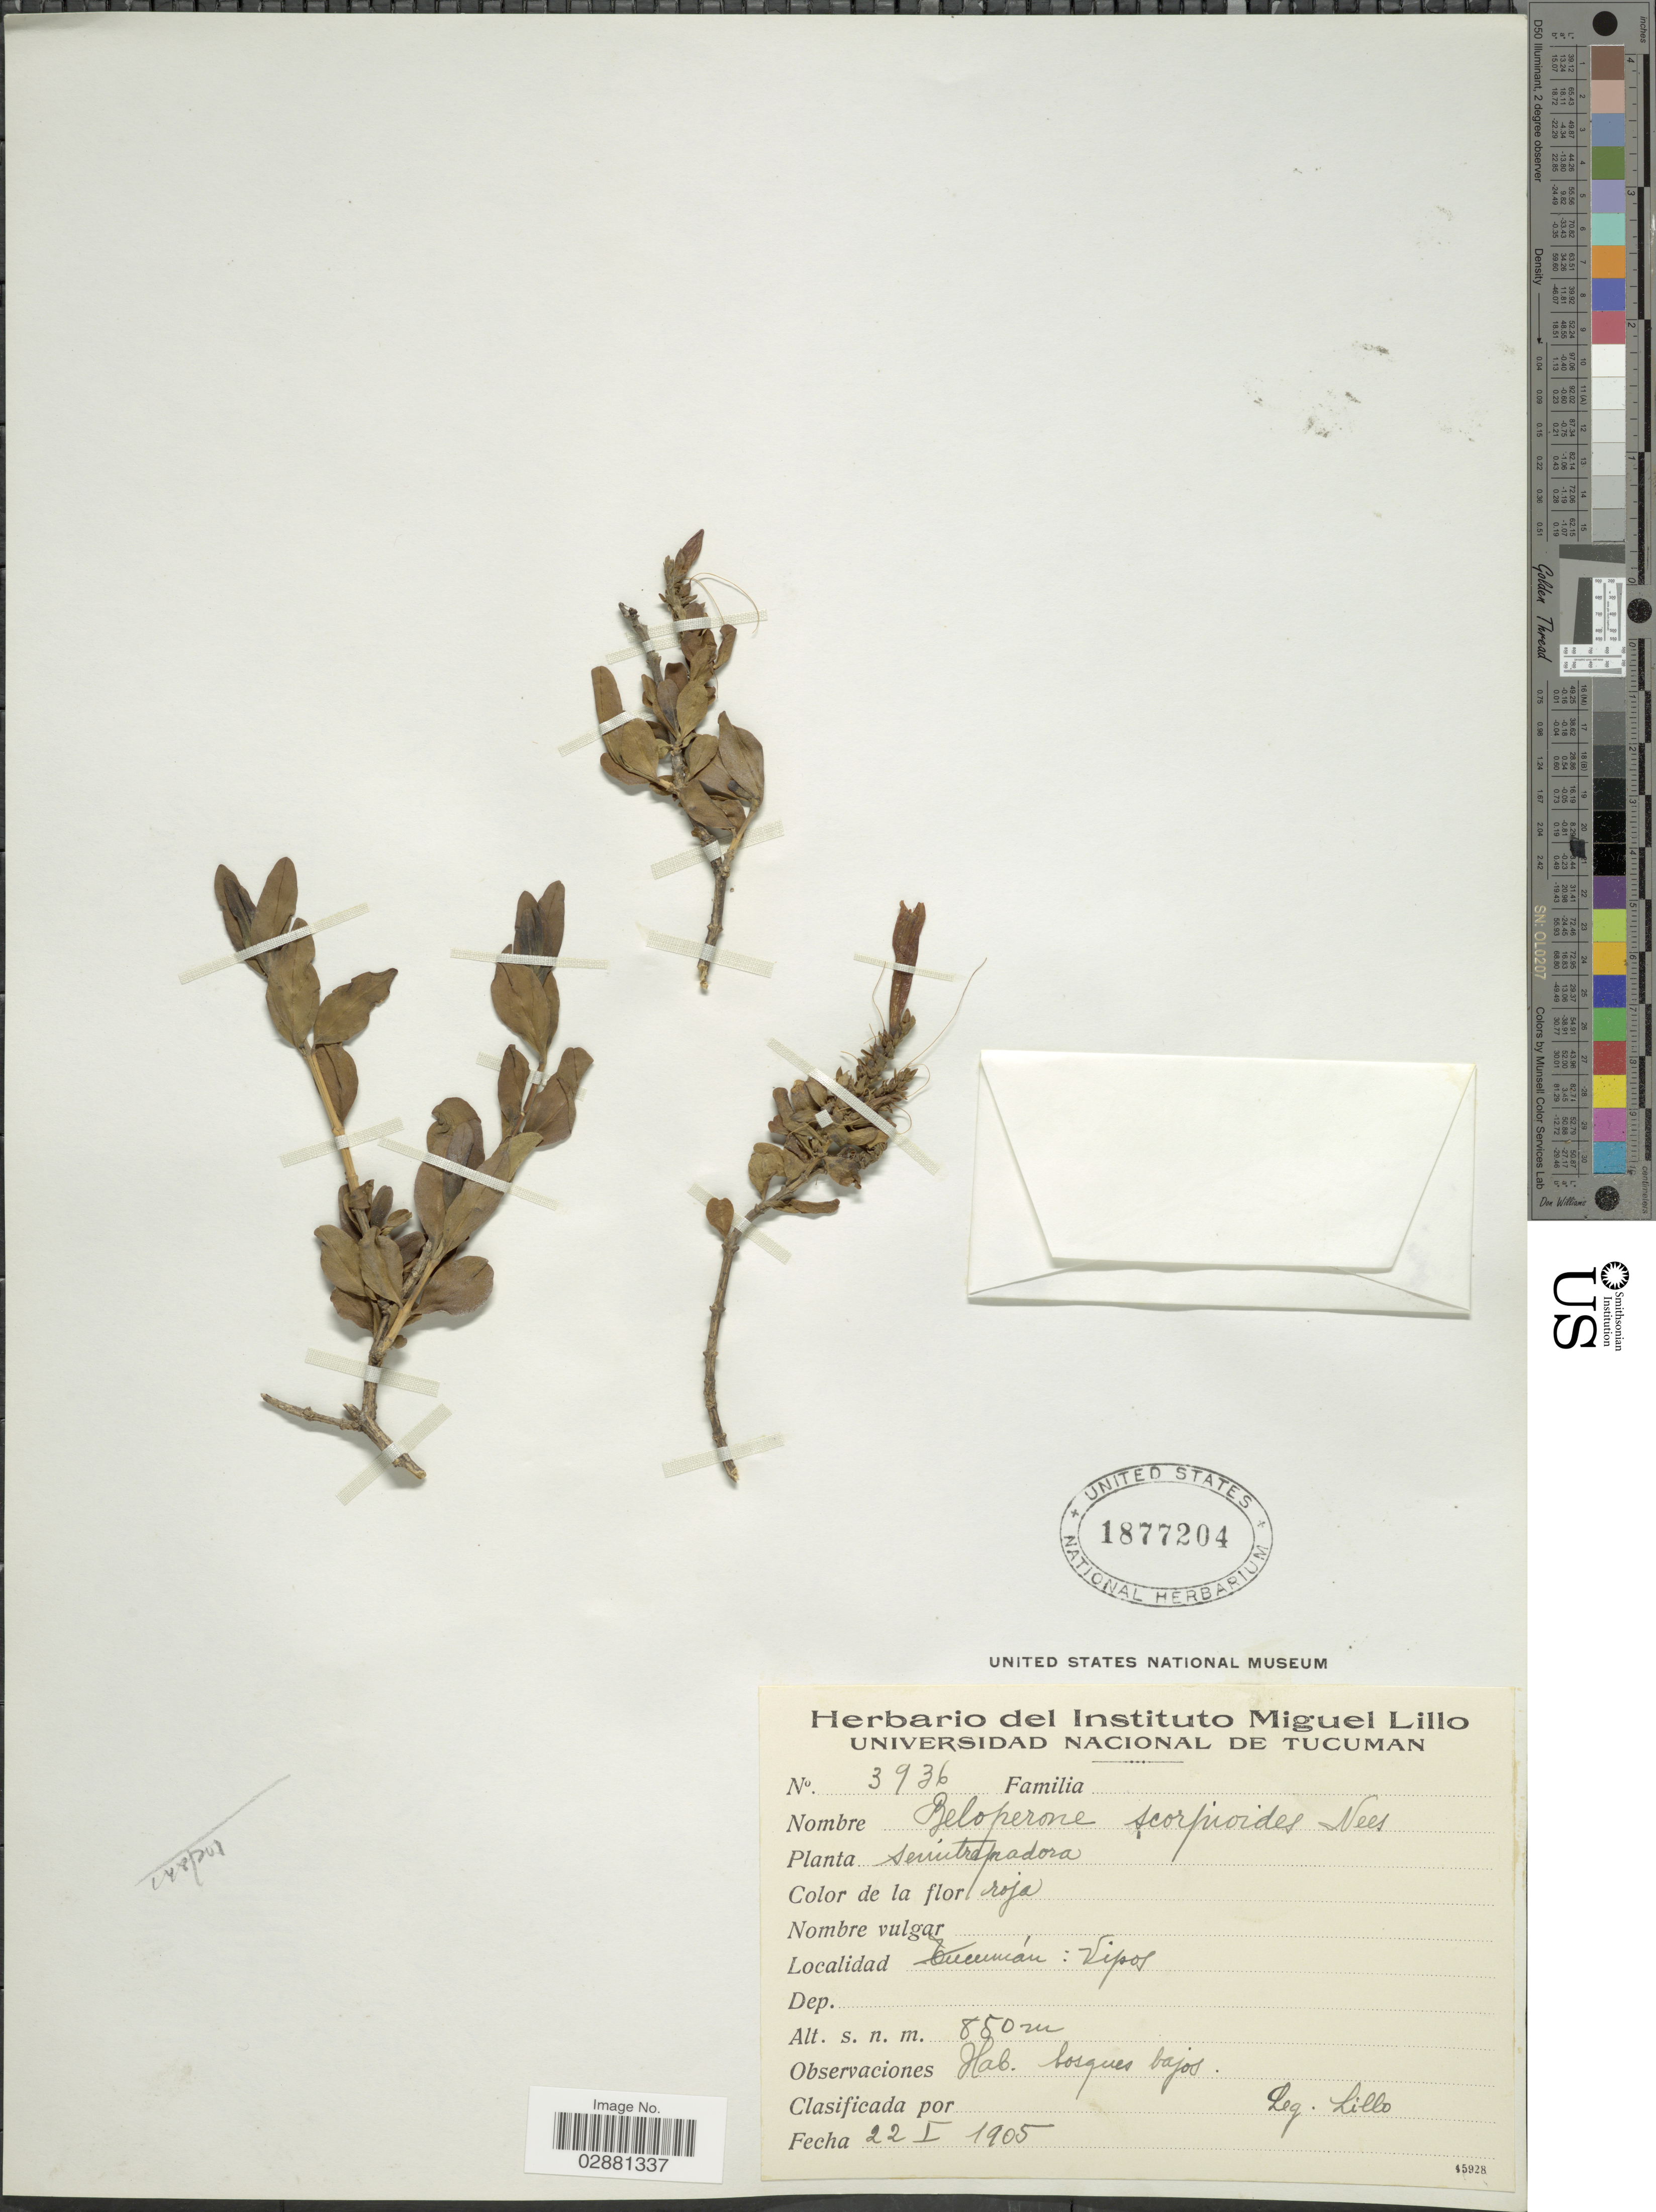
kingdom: Plantae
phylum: Tracheophyta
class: Magnoliopsida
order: Lamiales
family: Acanthaceae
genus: Justicia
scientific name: Justicia xylosteoides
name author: Griseb.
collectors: M. Lillo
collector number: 3936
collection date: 1905-01-22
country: Argentina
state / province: Tucuman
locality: Vipos.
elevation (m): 850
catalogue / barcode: US 1877204